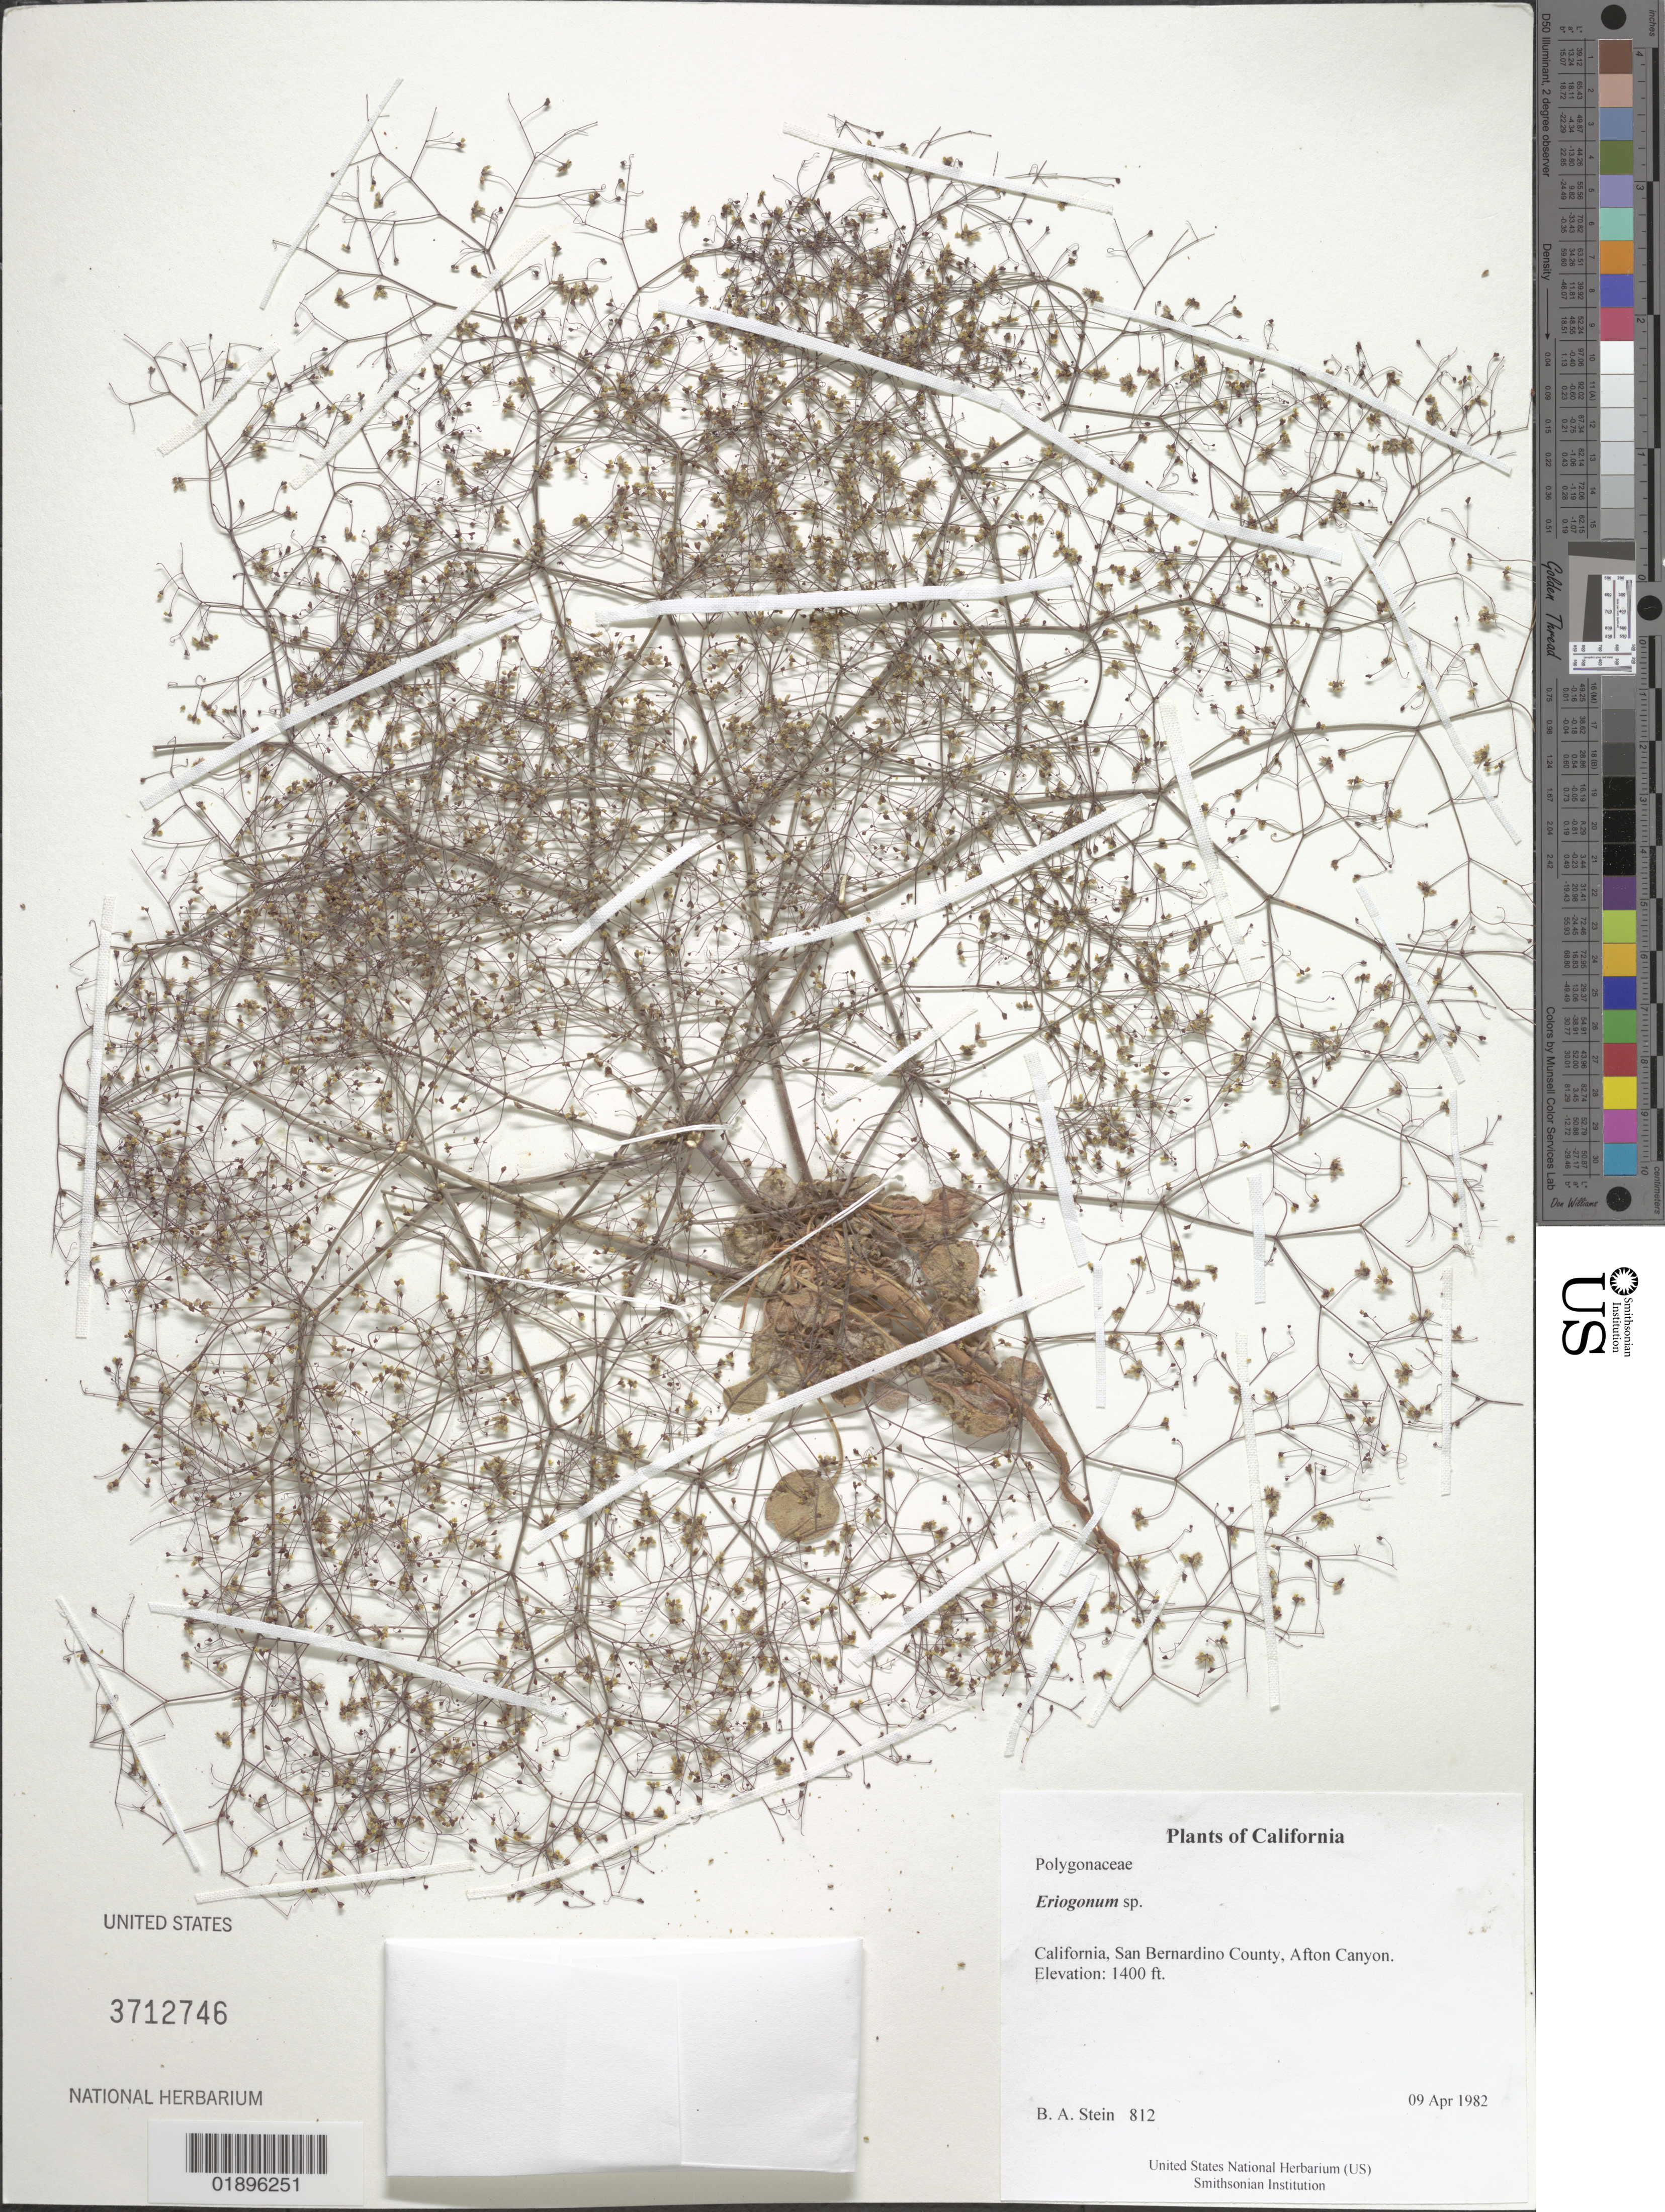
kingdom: Plantae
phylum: Tracheophyta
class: Magnoliopsida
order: Caryophyllales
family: Polygonaceae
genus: Eriogonum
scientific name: Eriogonum sp.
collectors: B. A. Stein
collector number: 812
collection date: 1982-04-09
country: United States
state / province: California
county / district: San Bernardino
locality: Afton Canyon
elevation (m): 427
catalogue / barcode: US 3712746